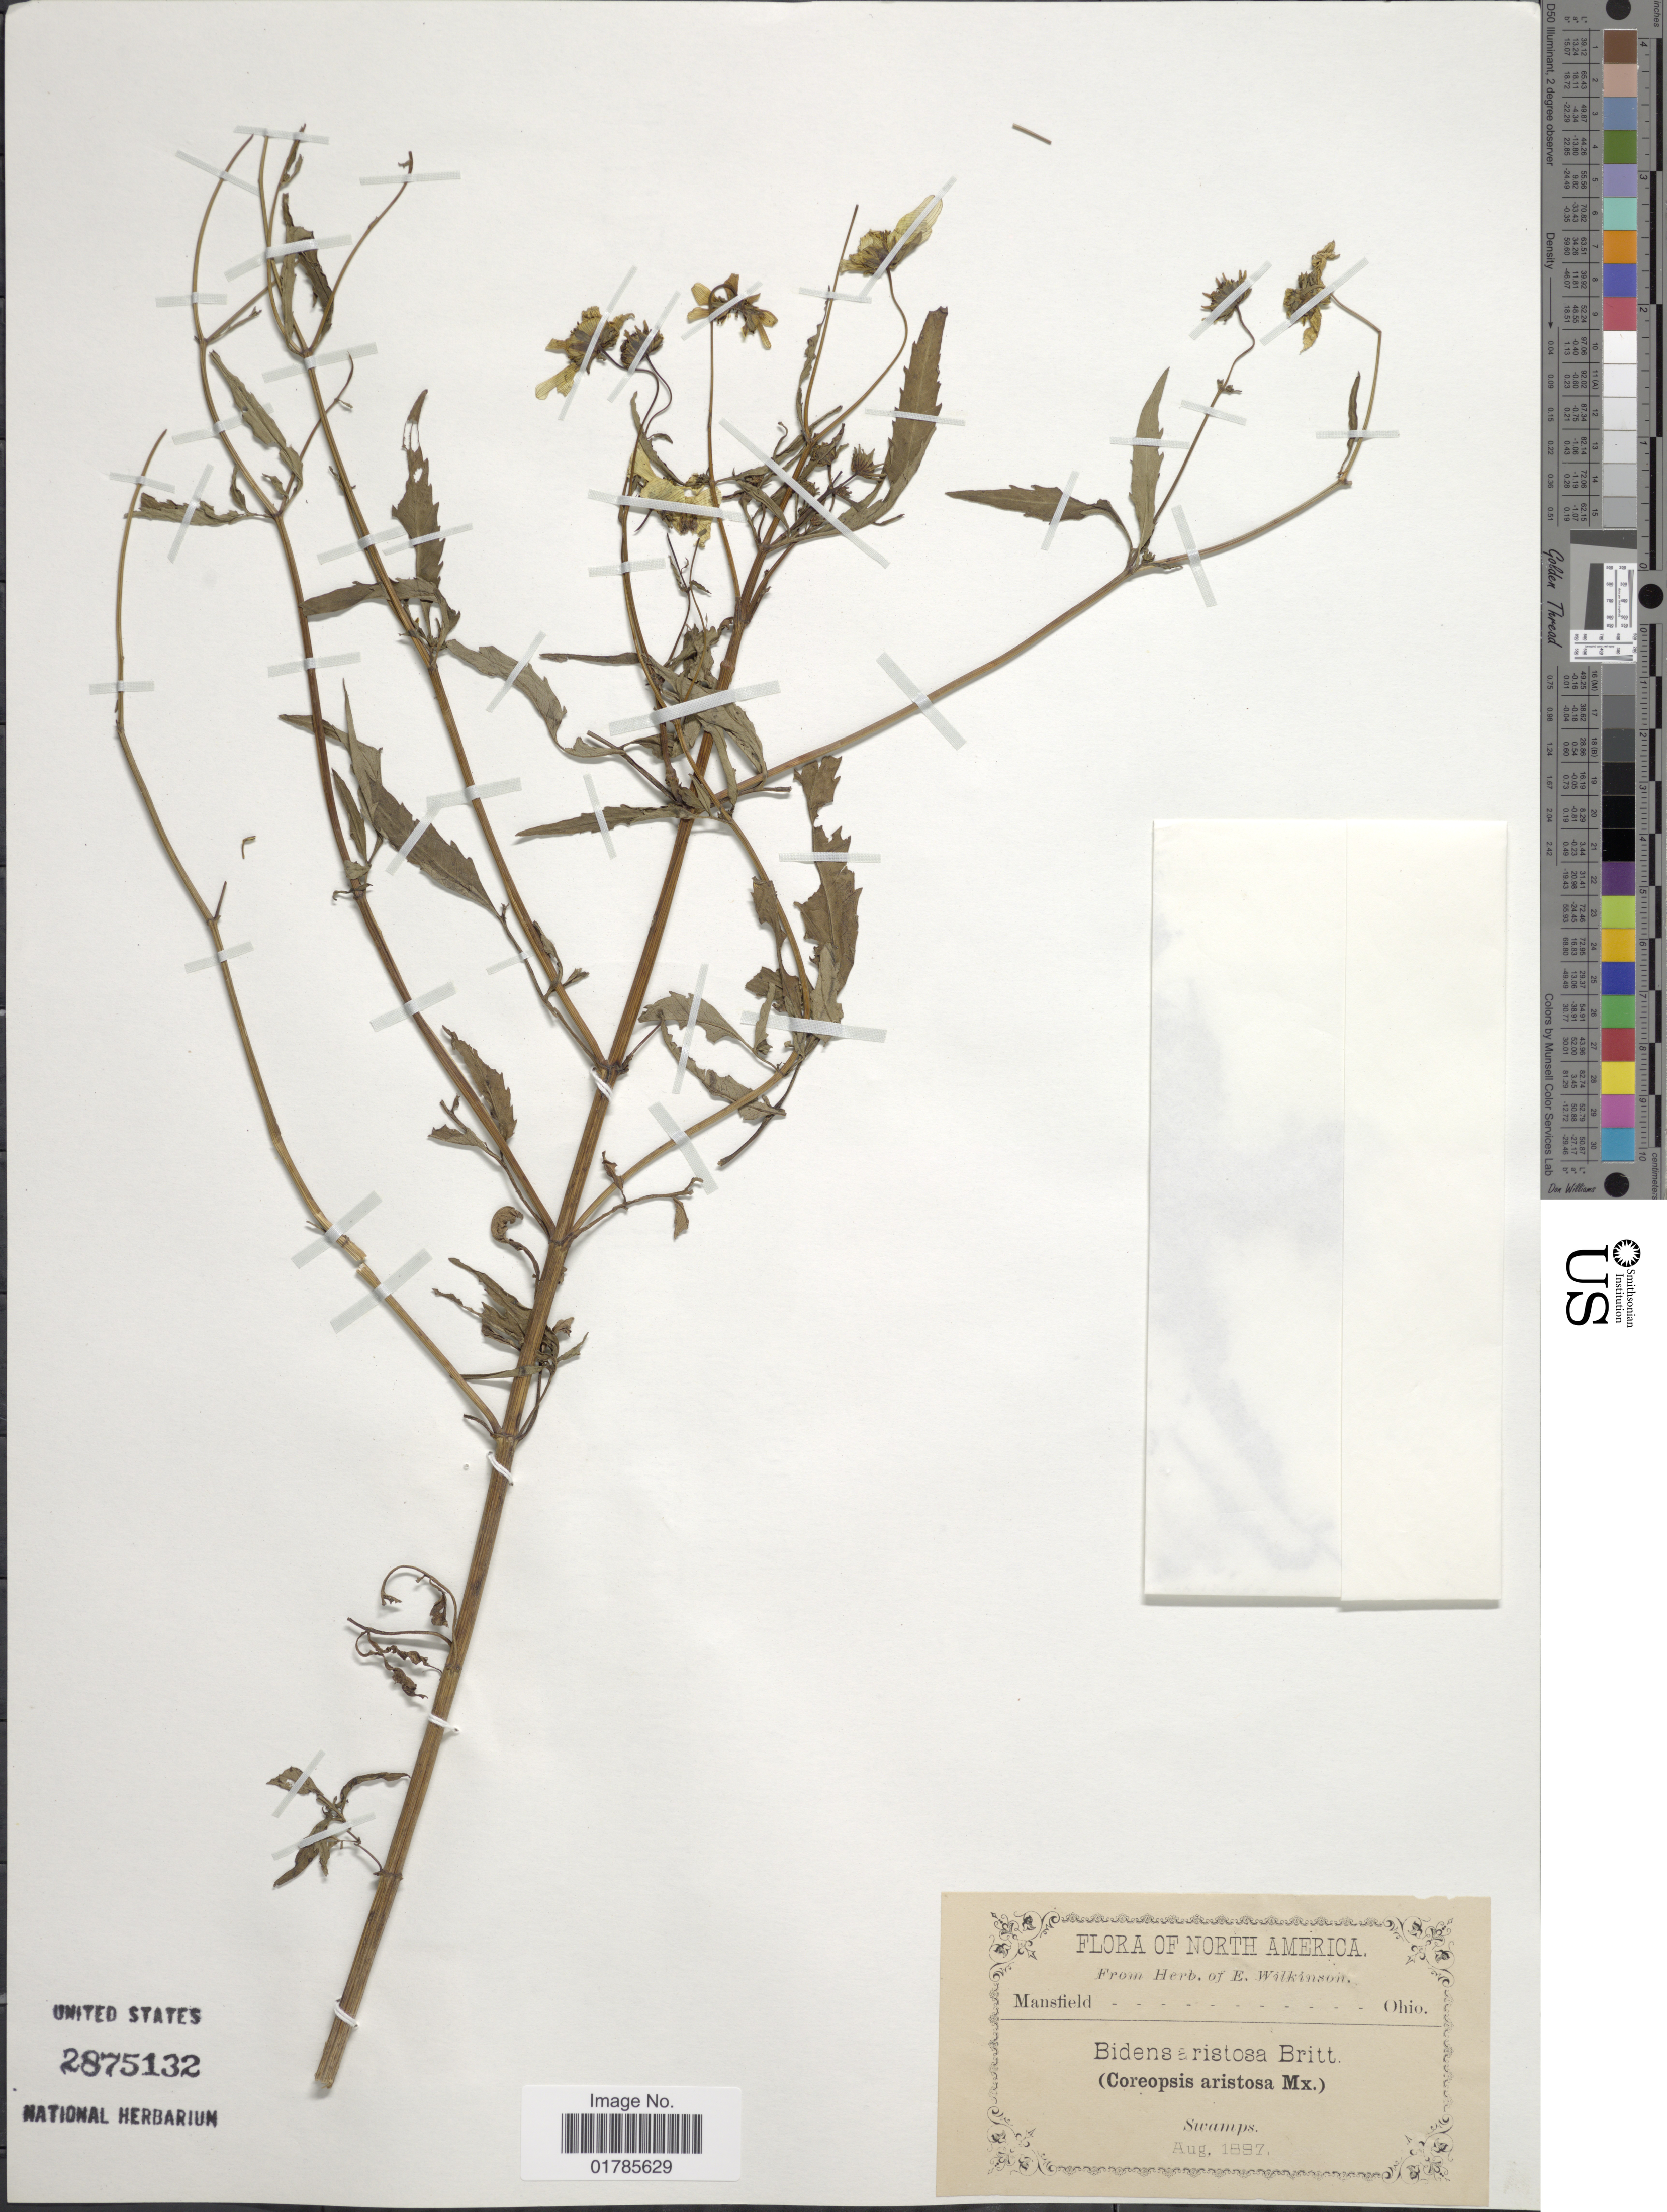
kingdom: Plantae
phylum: Tracheophyta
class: Magnoliopsida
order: Asterales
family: Asteraceae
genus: Bidens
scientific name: Bidens aristosa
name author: (Michx.) Britton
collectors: ex herb. E. Wilkinson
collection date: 1897-08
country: United States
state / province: Ohio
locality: Mansfield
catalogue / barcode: US 2875132